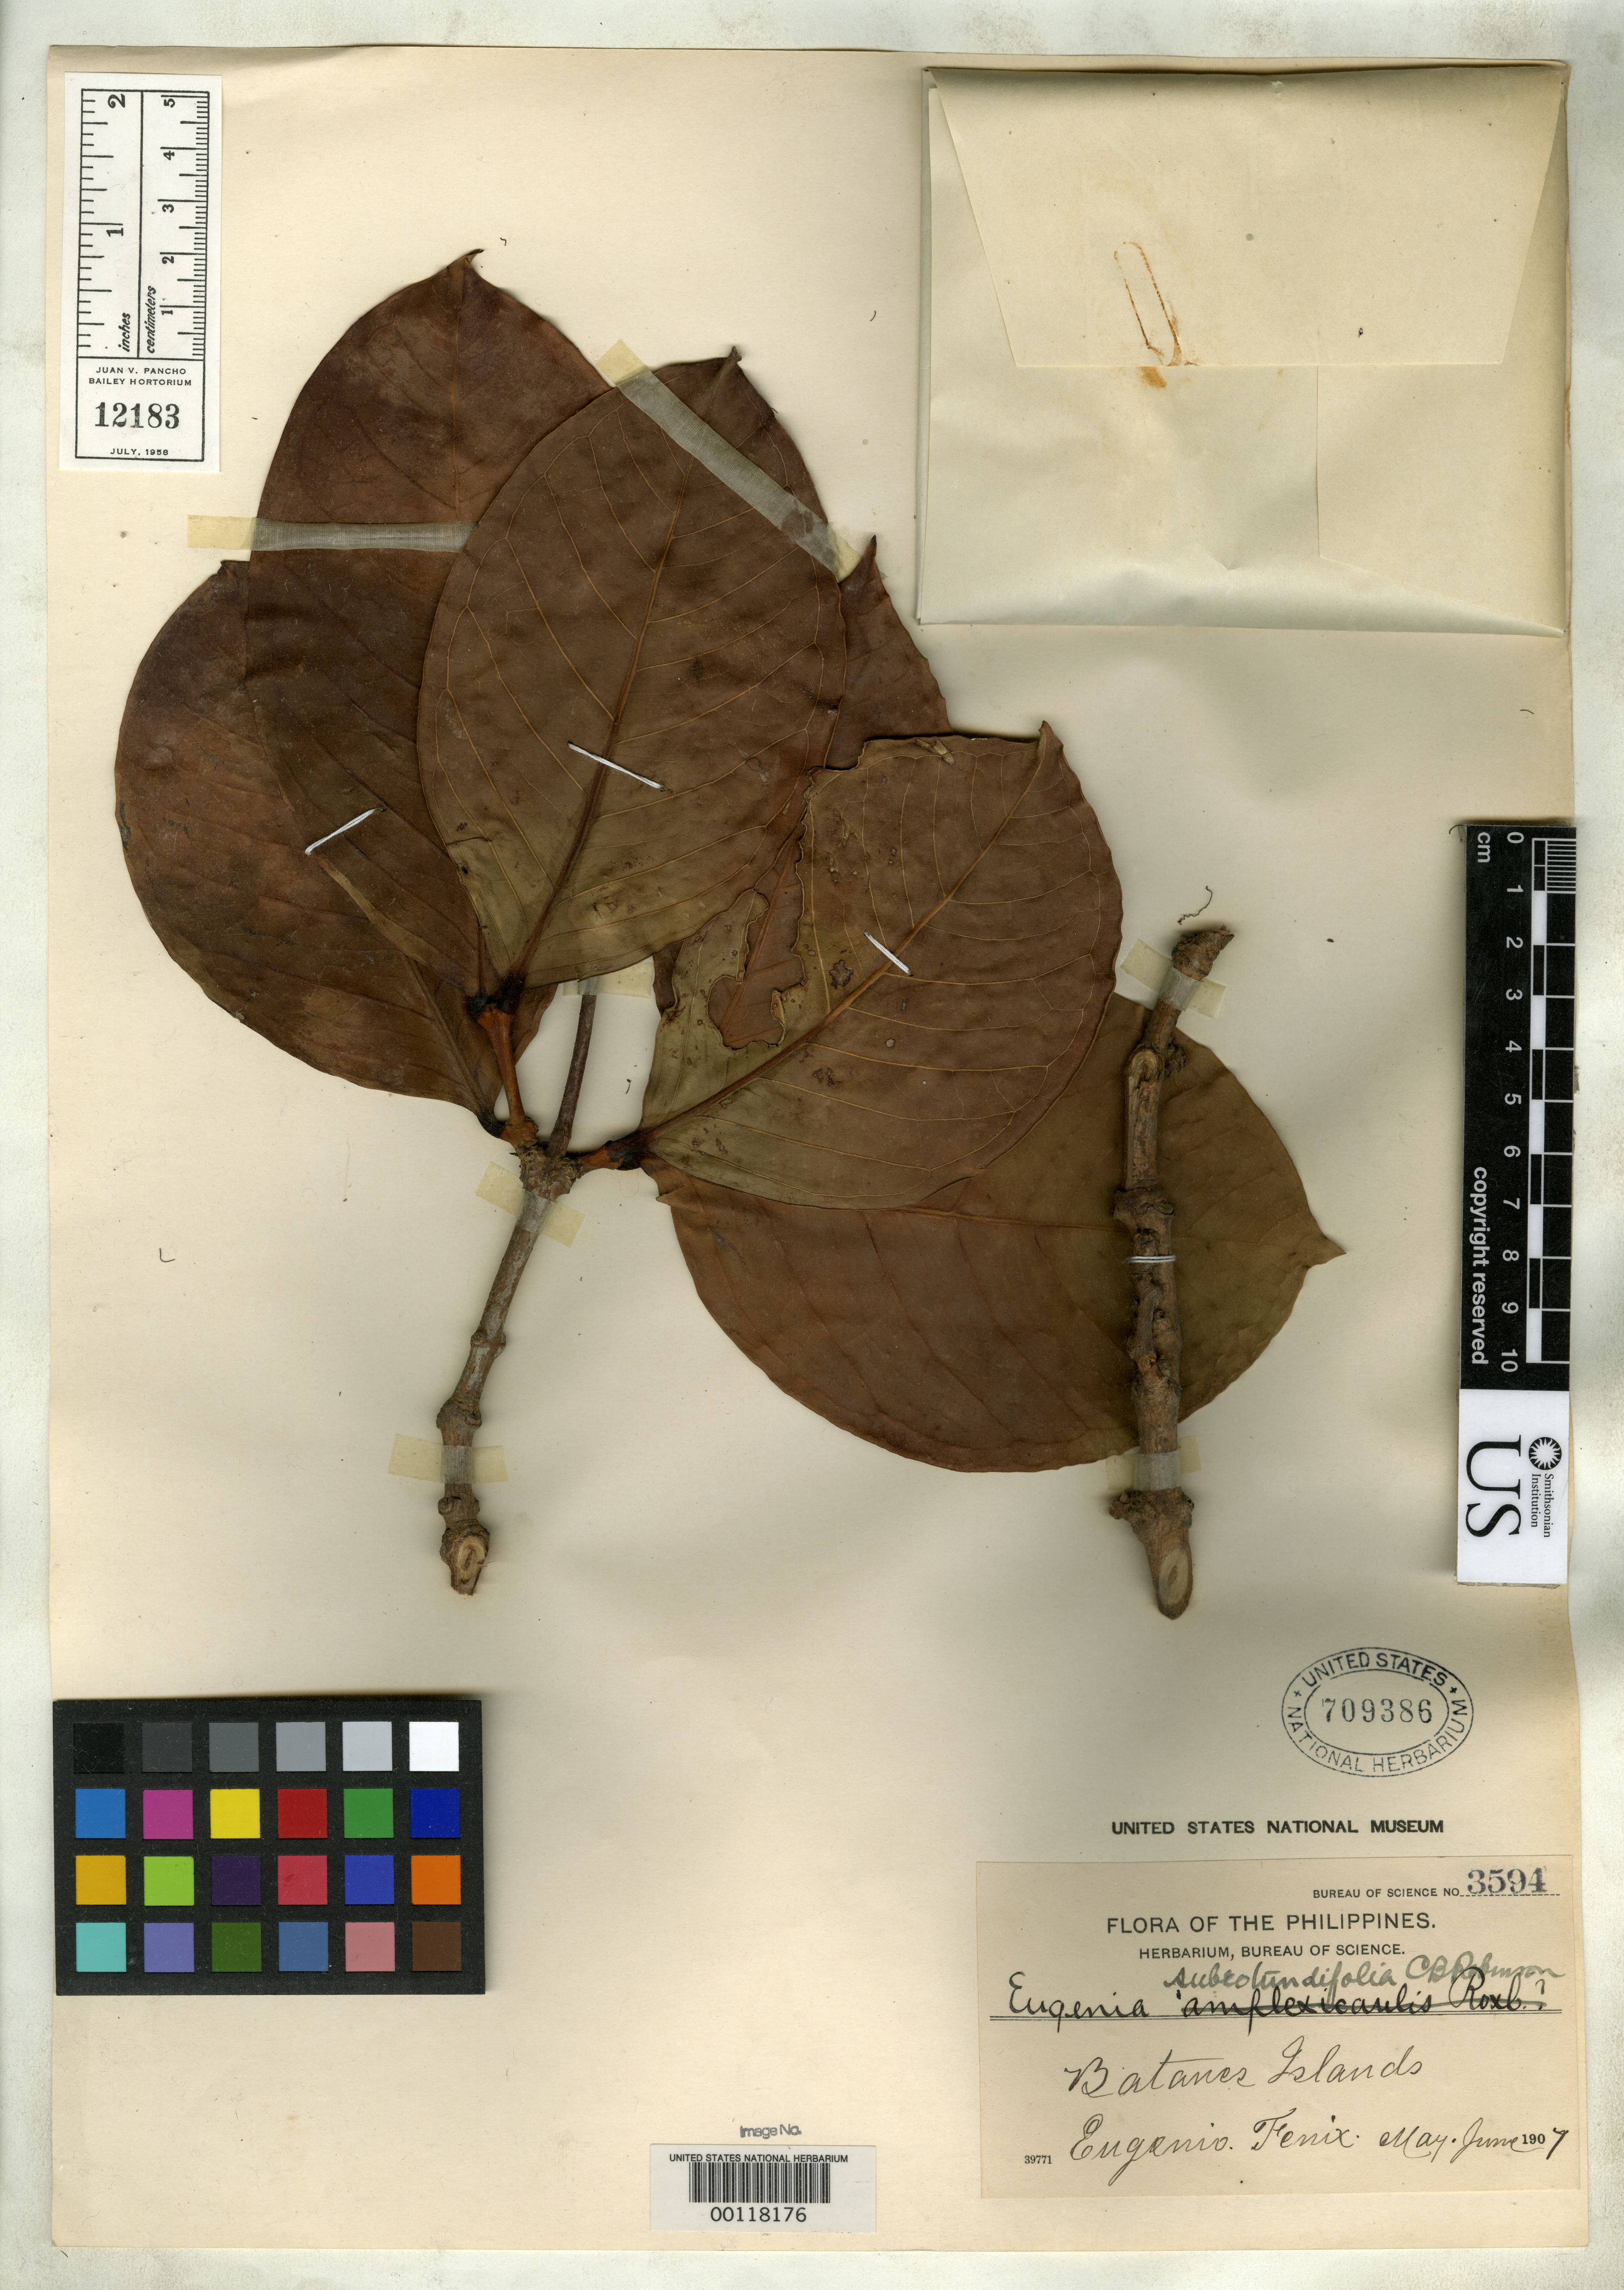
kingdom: Plantae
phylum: Tracheophyta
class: Magnoliopsida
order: Myrtales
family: Myrtaceae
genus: Eugenia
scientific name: Eugenia subrotundifolia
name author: C.B. Rob.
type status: Isotype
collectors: E. Fénix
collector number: Bur. Sci. 3594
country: Philippines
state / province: Cagayan Valley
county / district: Batanes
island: Batan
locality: Santo Domingo de Basco.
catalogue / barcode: US 709386